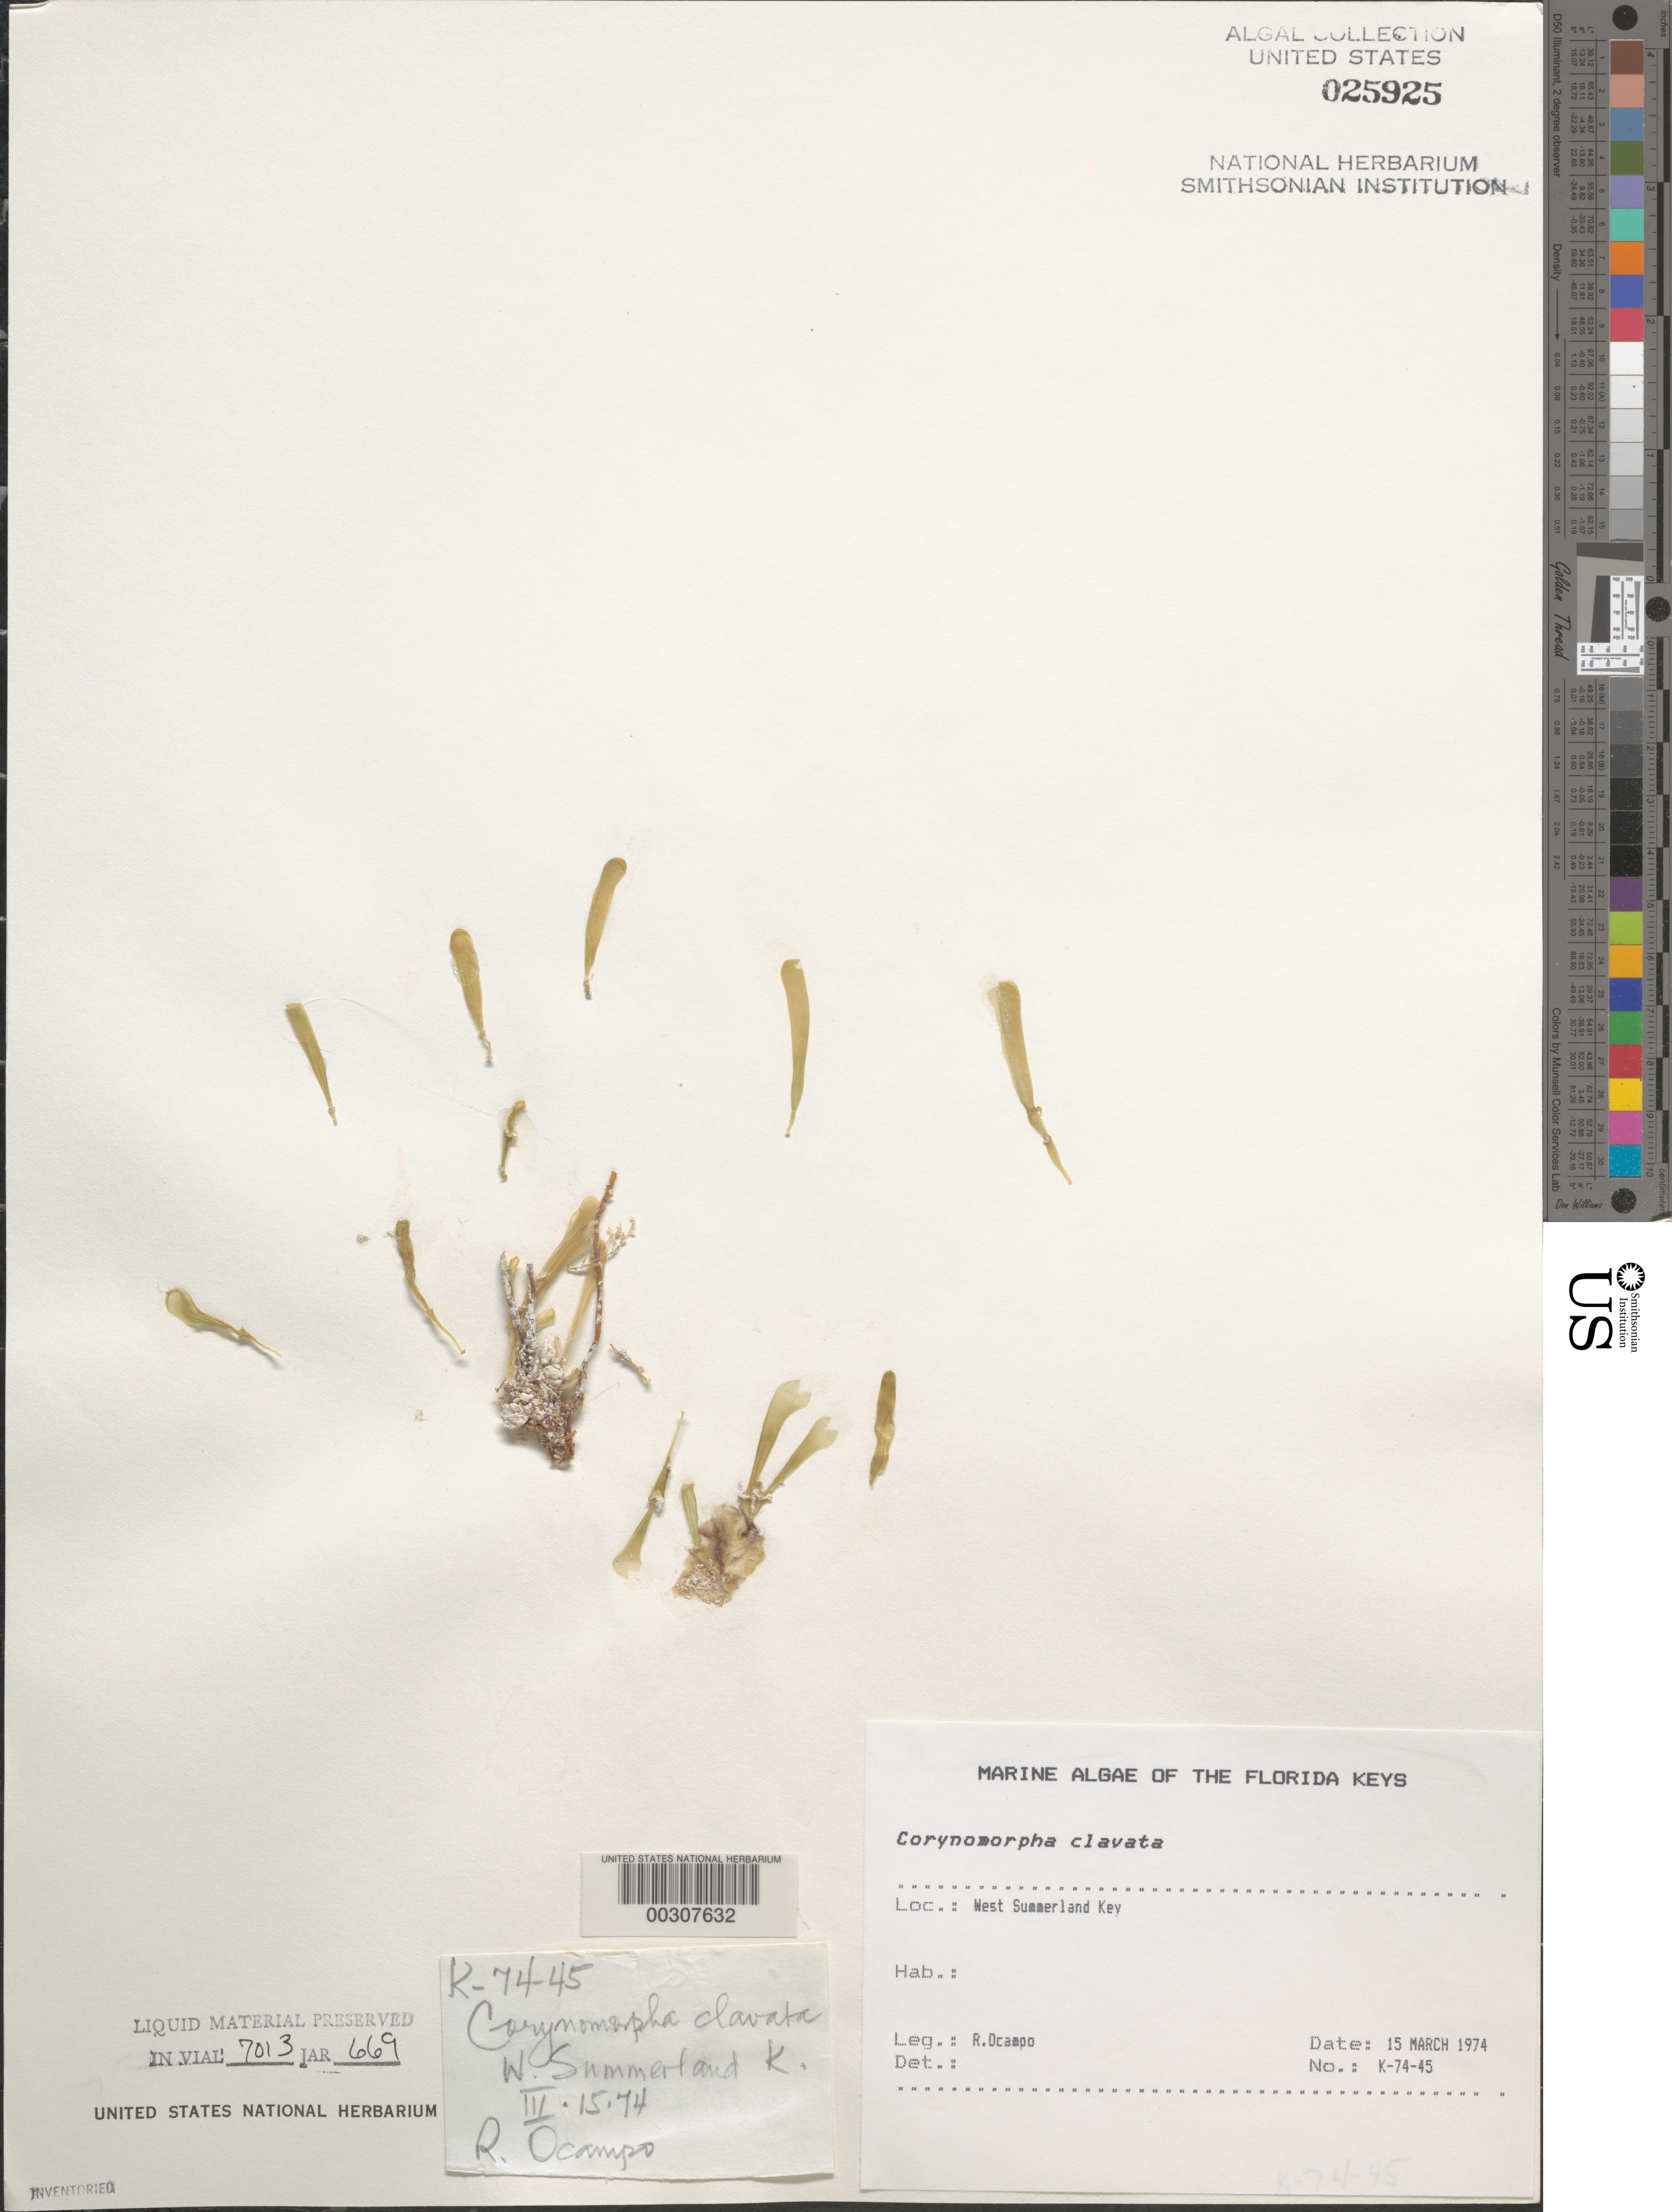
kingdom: Plantae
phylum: Rhodophyta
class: Florideophyceae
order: Halymeniales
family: Halymeniaceae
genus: Corynomorpha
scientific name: Corynomorpha clavata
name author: (Harv.) J. Agardh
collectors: R. Ocampo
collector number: K-74-45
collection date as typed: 15 Mar 1974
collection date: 1974-03-15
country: United States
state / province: Florida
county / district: Monroe County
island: West Summerland Key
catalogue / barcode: US 25925